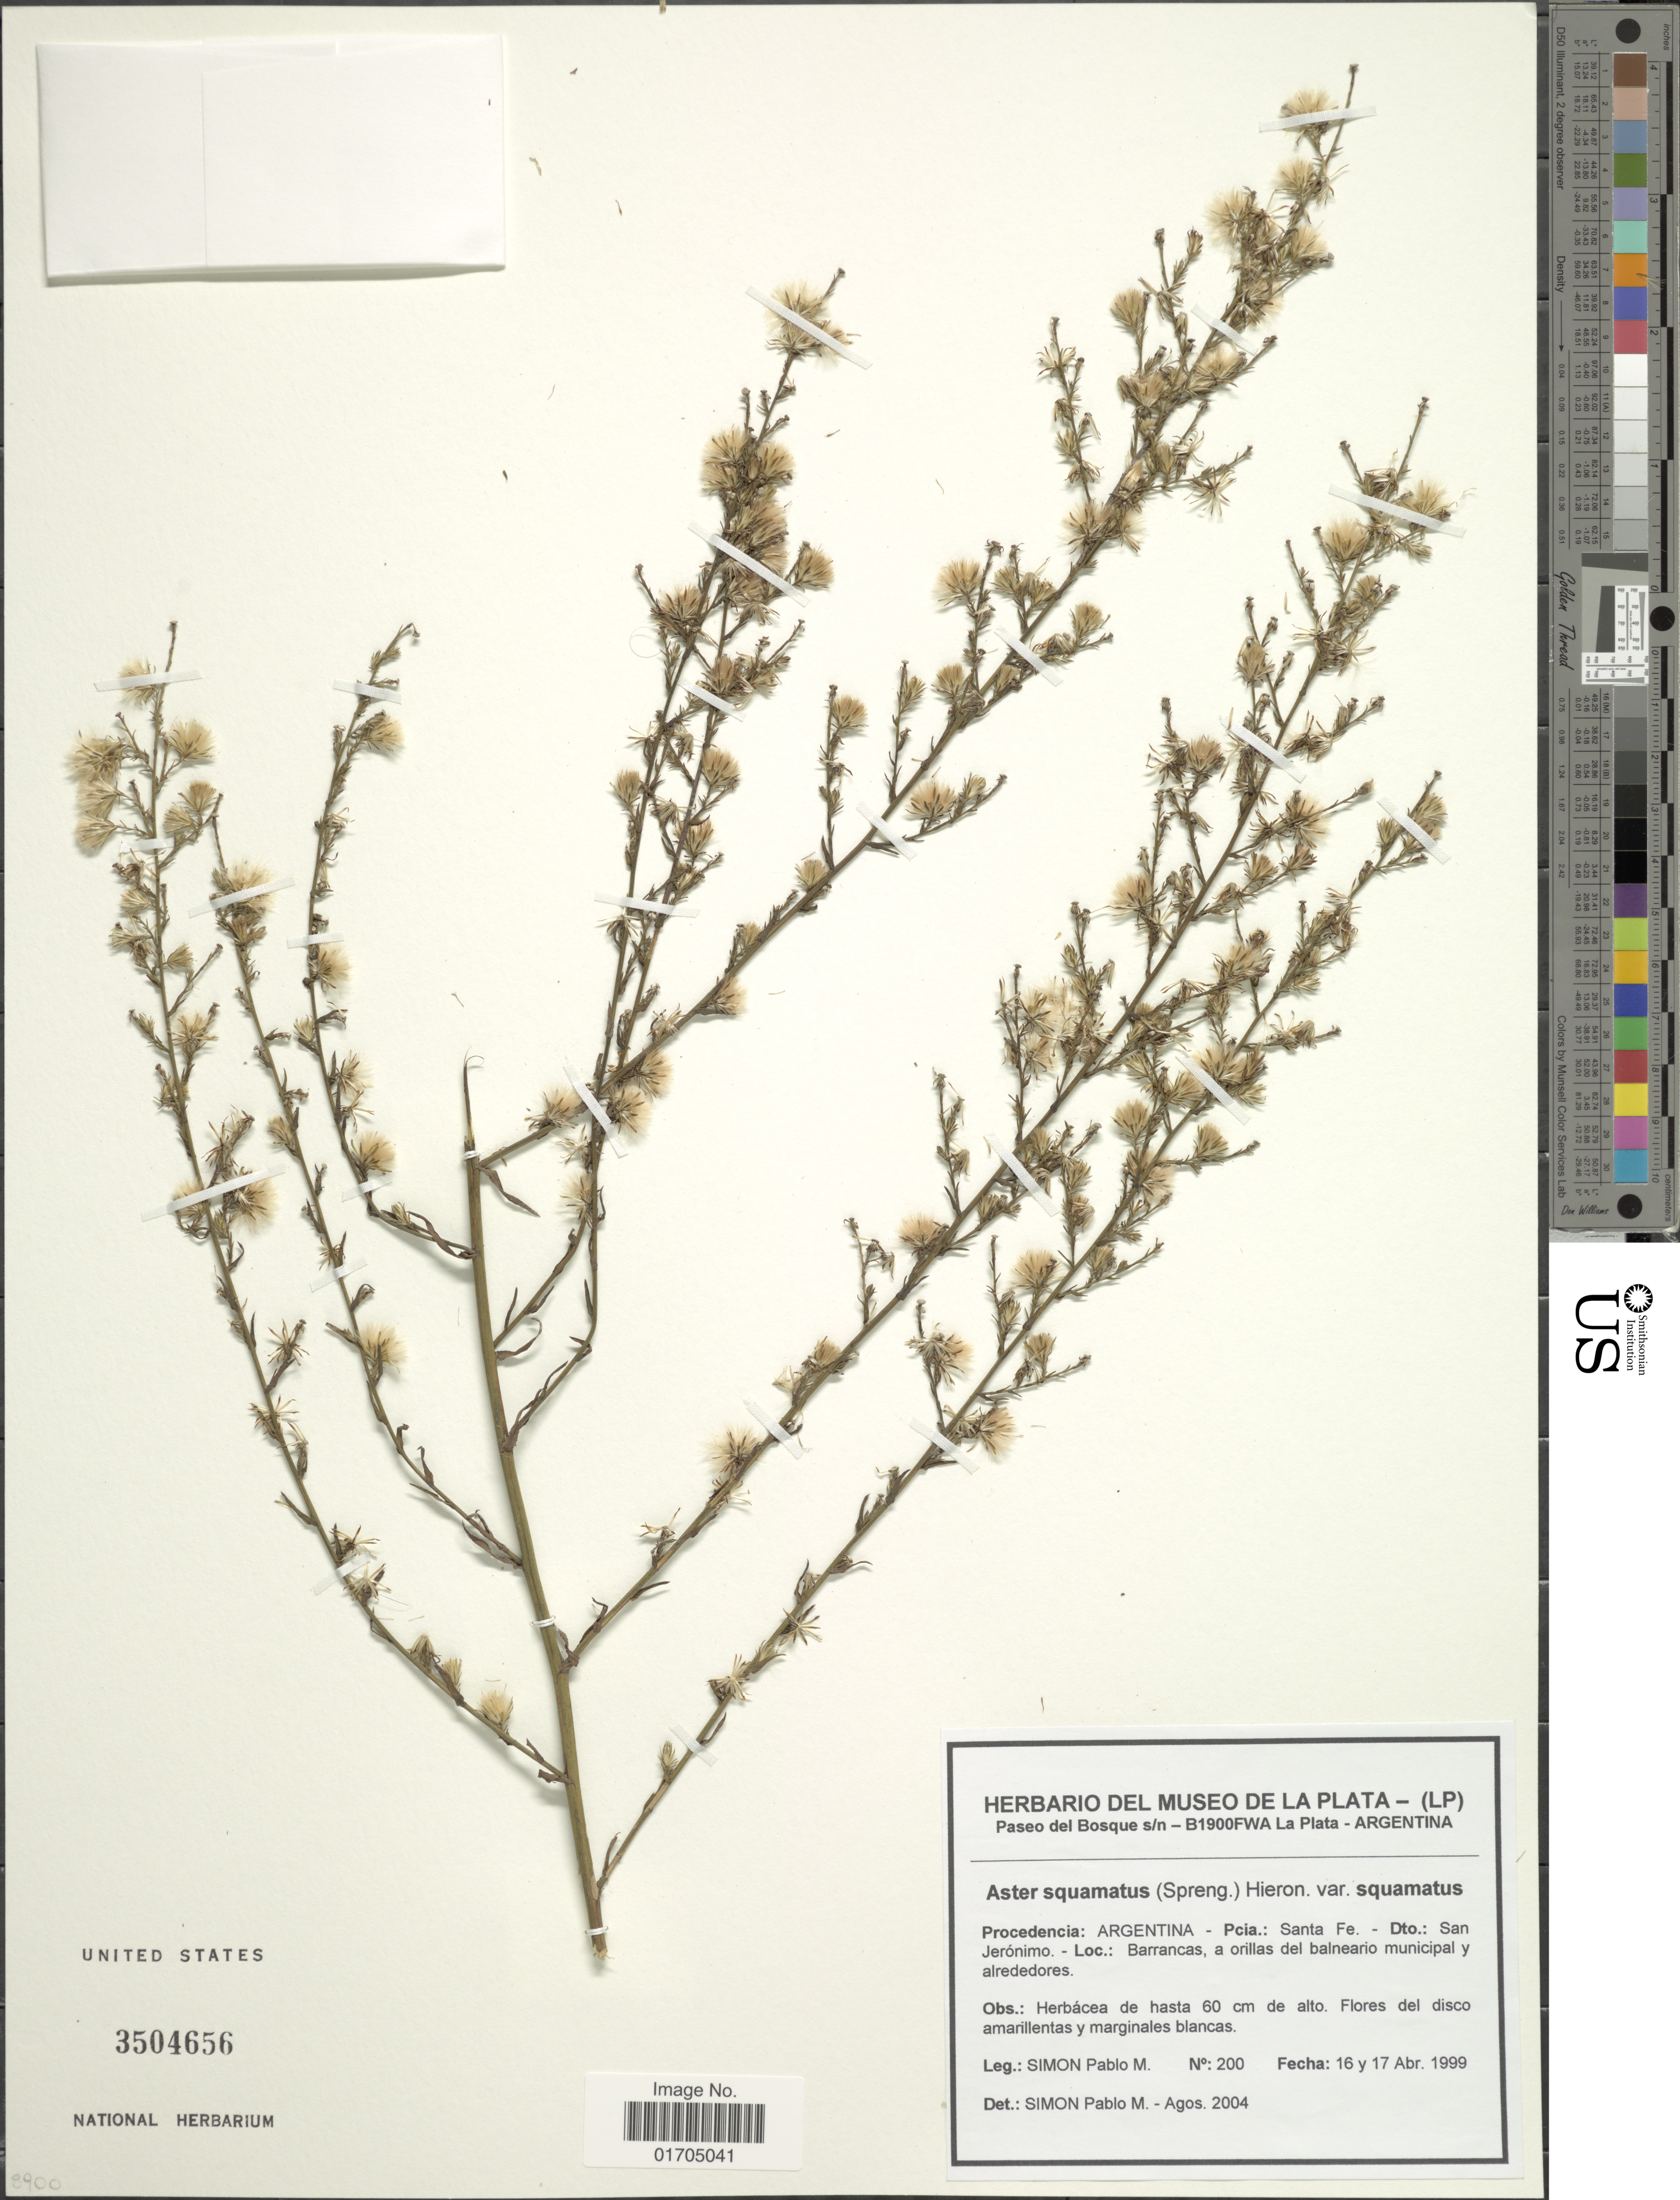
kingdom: Plantae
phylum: Tracheophyta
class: Magnoliopsida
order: Asterales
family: Asteraceae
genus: Symphyotrichum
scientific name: Symphyotrichum squamatum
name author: (Spreng.) G.L. Nesom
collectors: P. M. Simón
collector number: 200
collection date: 1999-04-16/1999-04-17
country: Argentina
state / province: Santa Fe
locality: Dto.: San Jerónimo, Barrancas, a orillas del balneario municipal y alrededores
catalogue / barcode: US 3504656